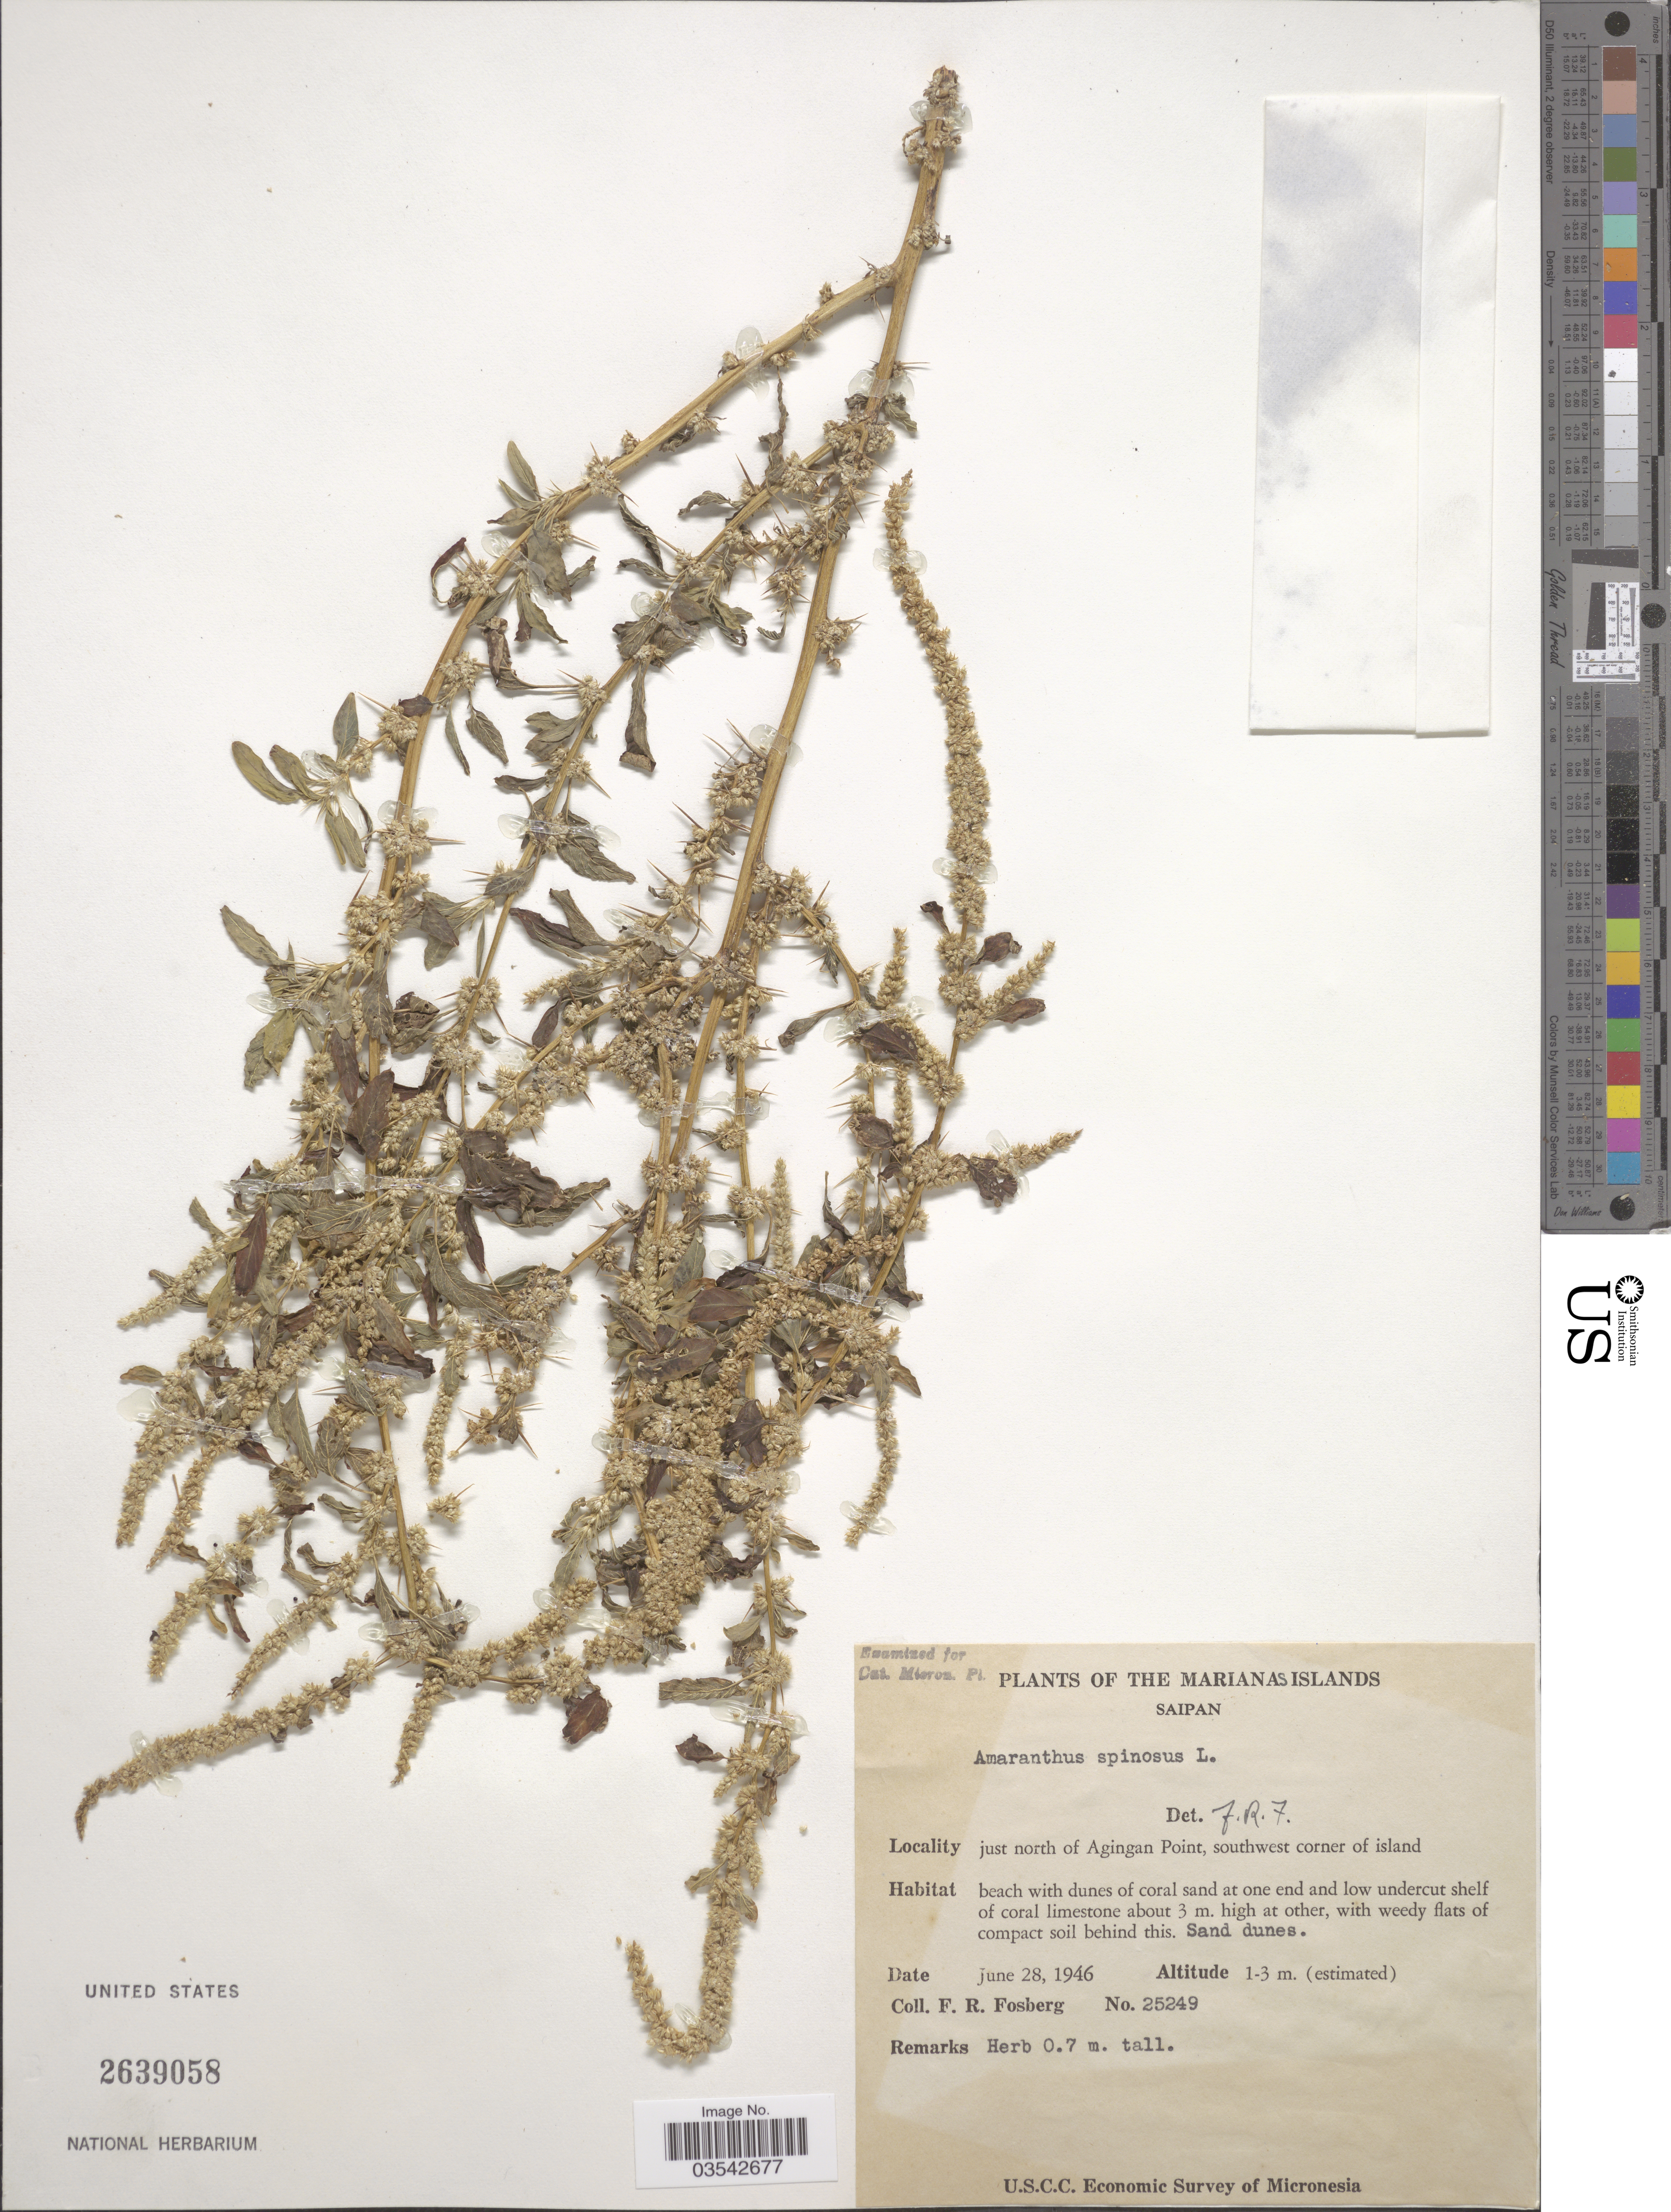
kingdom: Plantae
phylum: Tracheophyta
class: Magnoliopsida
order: Caryophyllales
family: Amaranthaceae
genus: Amaranthus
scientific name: Amaranthus spinosus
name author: L.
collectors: F. R. Fosberg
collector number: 25249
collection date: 1946-06-28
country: Northern Mariana Islands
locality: The Marianas Islands. Saipan. Just north of Agingan Point, southwest corner of island.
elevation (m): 1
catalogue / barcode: US 2639058